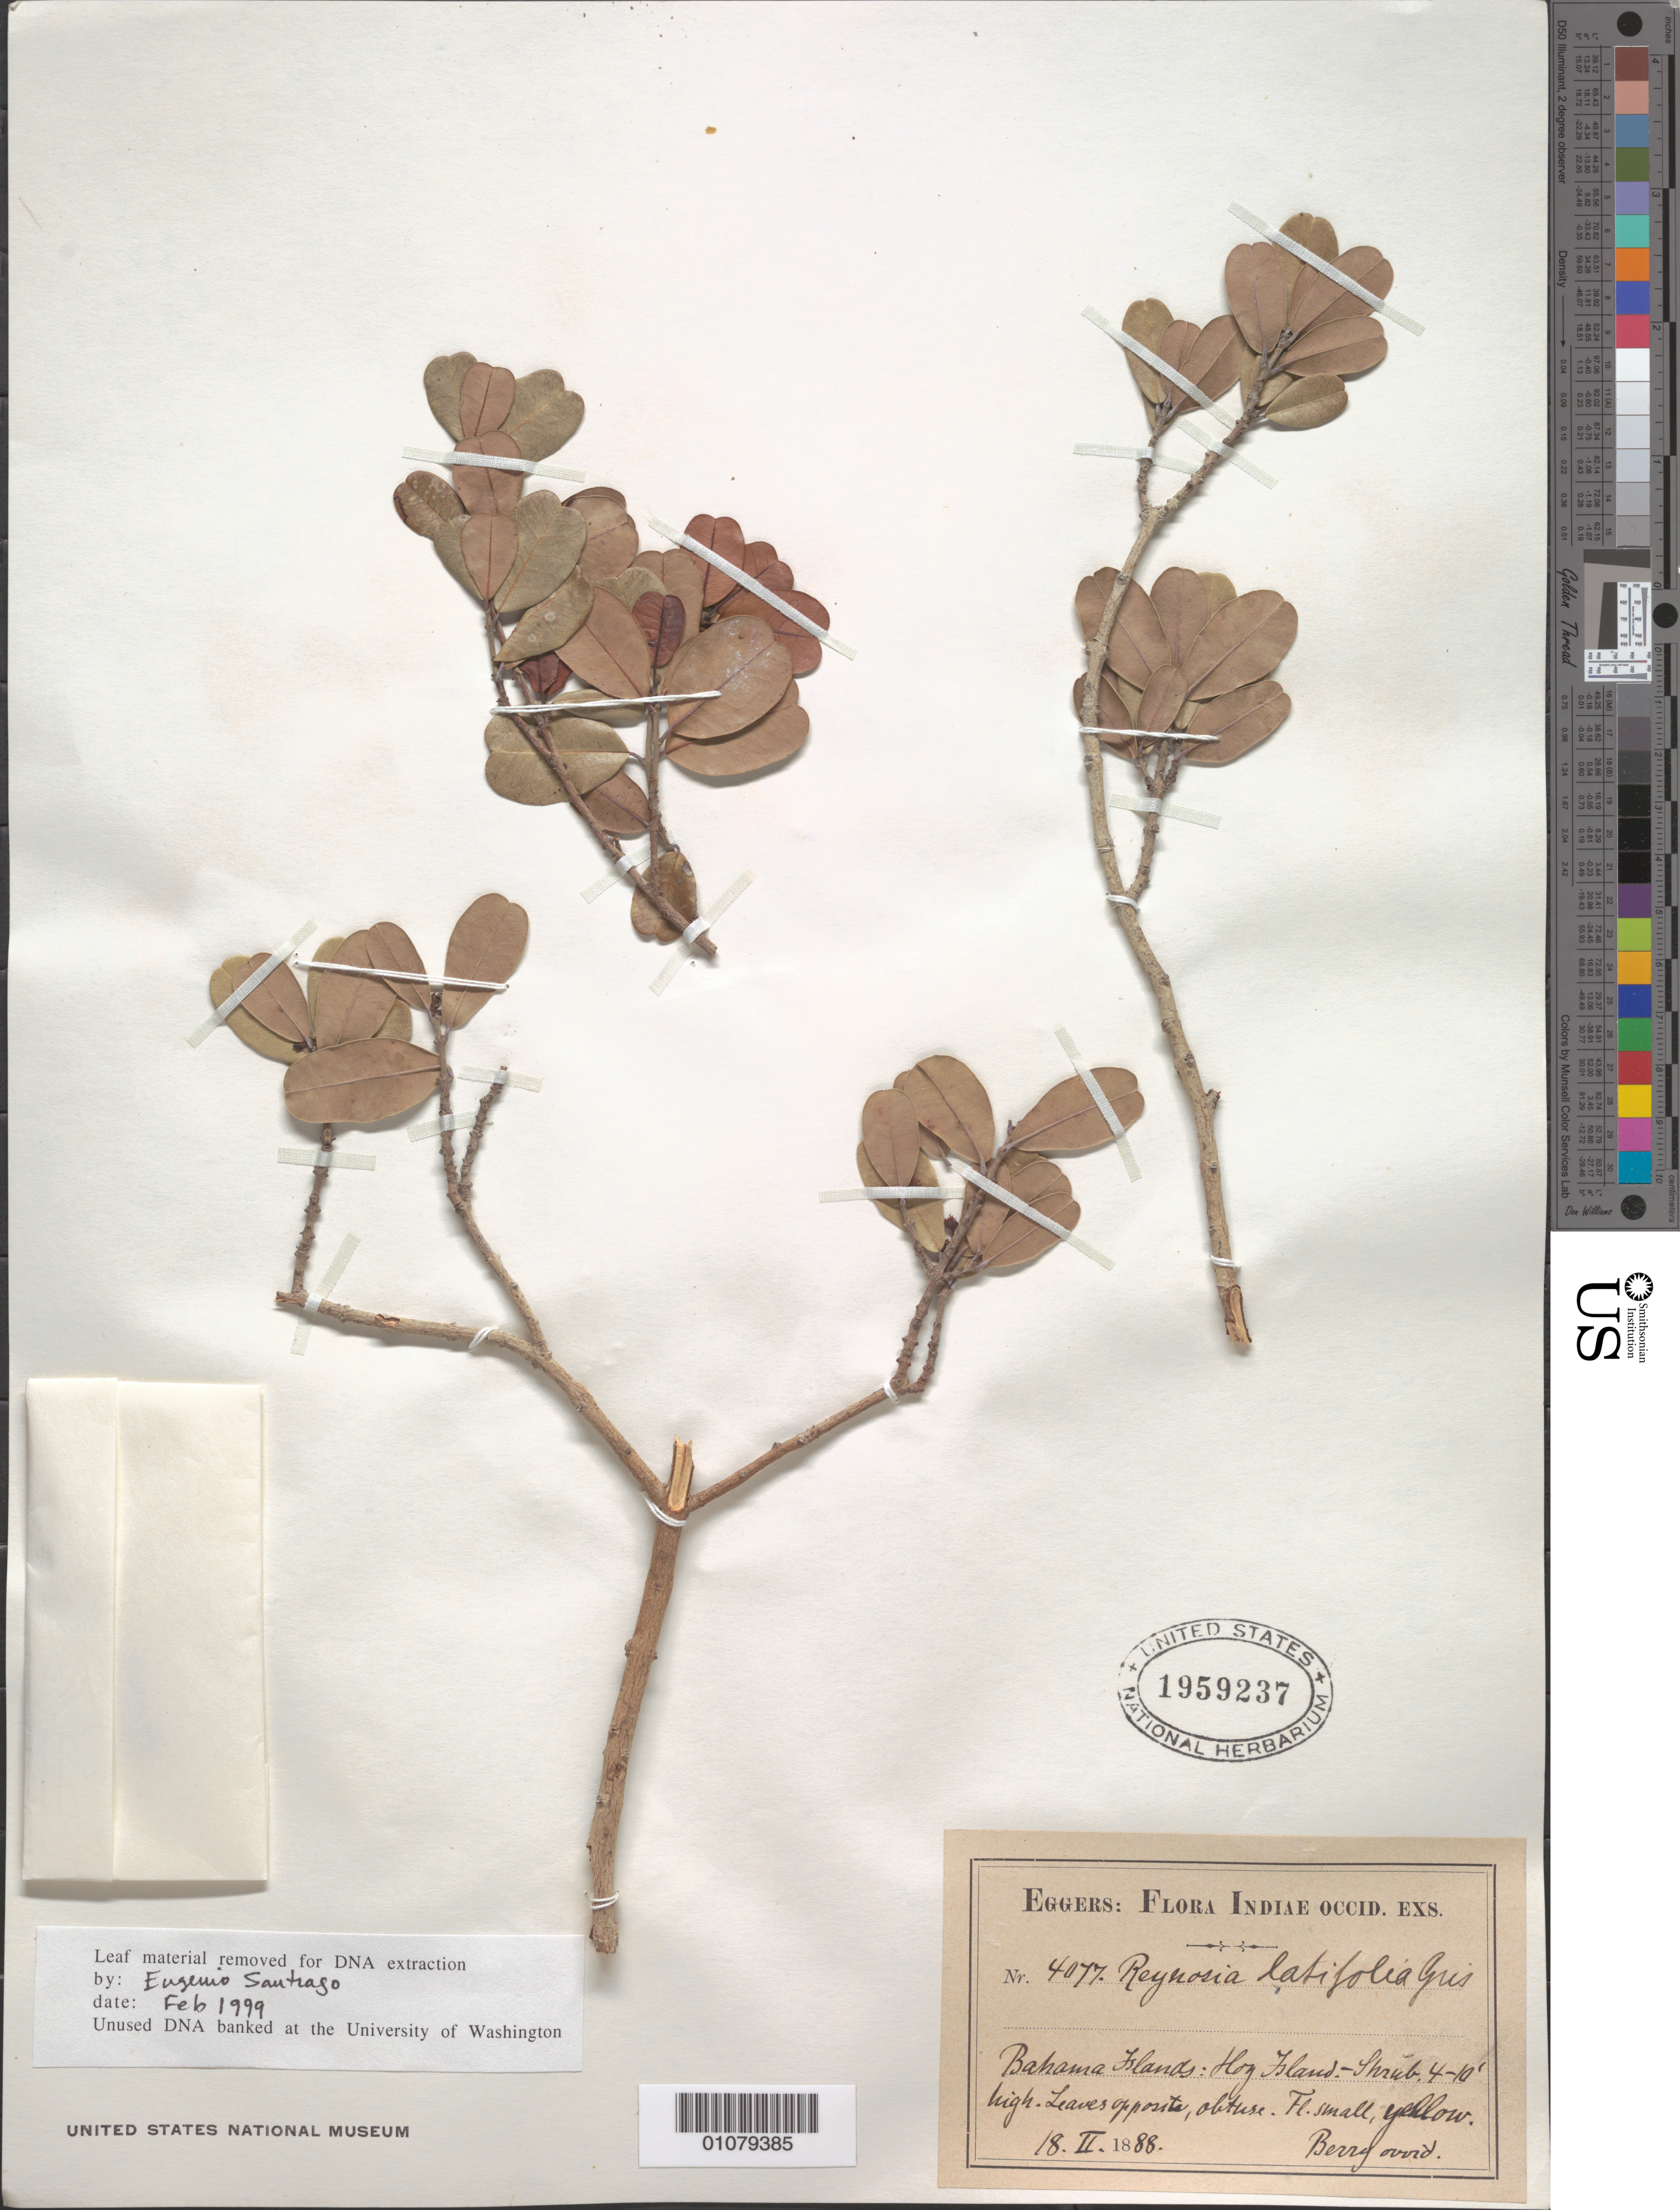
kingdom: Plantae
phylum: Tracheophyta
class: Magnoliopsida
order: Rosales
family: Rhamnaceae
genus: Reynosia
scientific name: Reynosia latifolia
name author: Griseb.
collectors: H. F. A. von Eggers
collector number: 4077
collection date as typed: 18 Feb 1888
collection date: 1888-02-18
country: Bahamas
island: Hog I.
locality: Hog Island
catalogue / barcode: US 1959237